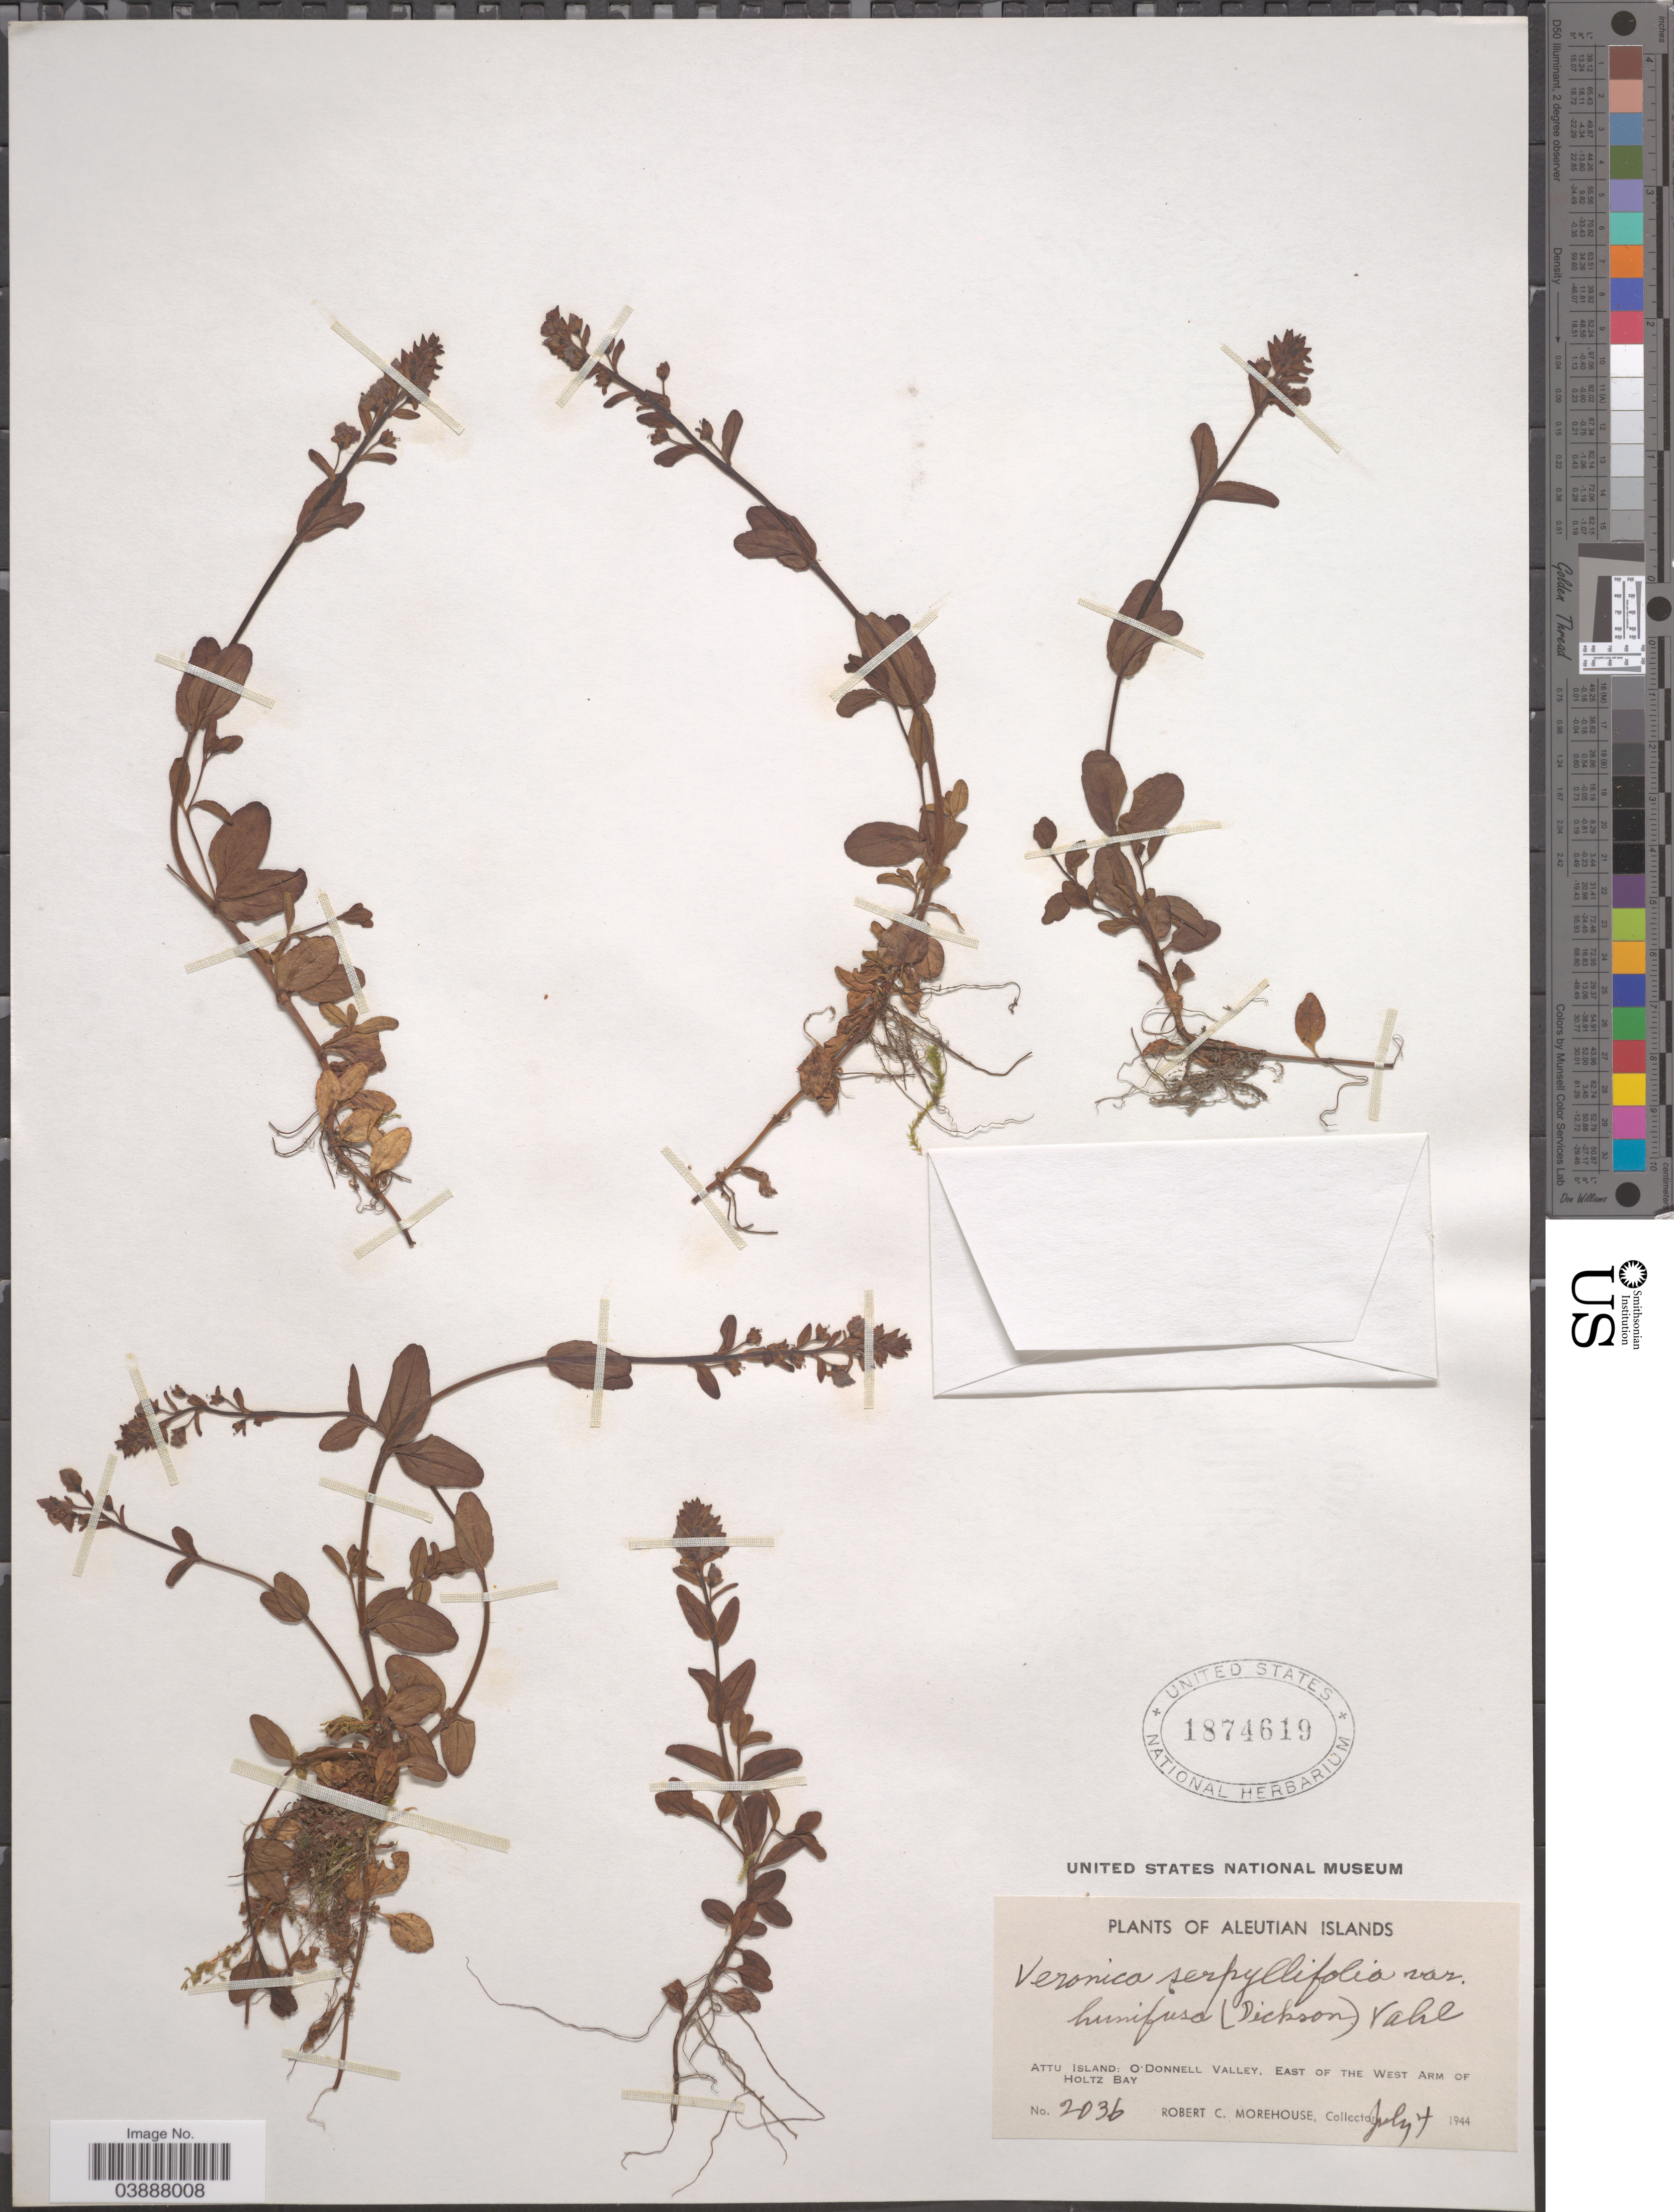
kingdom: Plantae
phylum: Tracheophyta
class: Magnoliopsida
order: Lamiales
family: Plantaginaceae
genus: Veronica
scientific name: Veronica serpyllifolia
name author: L.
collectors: R. Morehouse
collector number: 2036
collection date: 1944-07-04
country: United States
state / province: Alaska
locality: Aleutian Islands. Attu Island: O'Donnell Valley, East of the West Arm of Holtz Bay.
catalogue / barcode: US 1874619